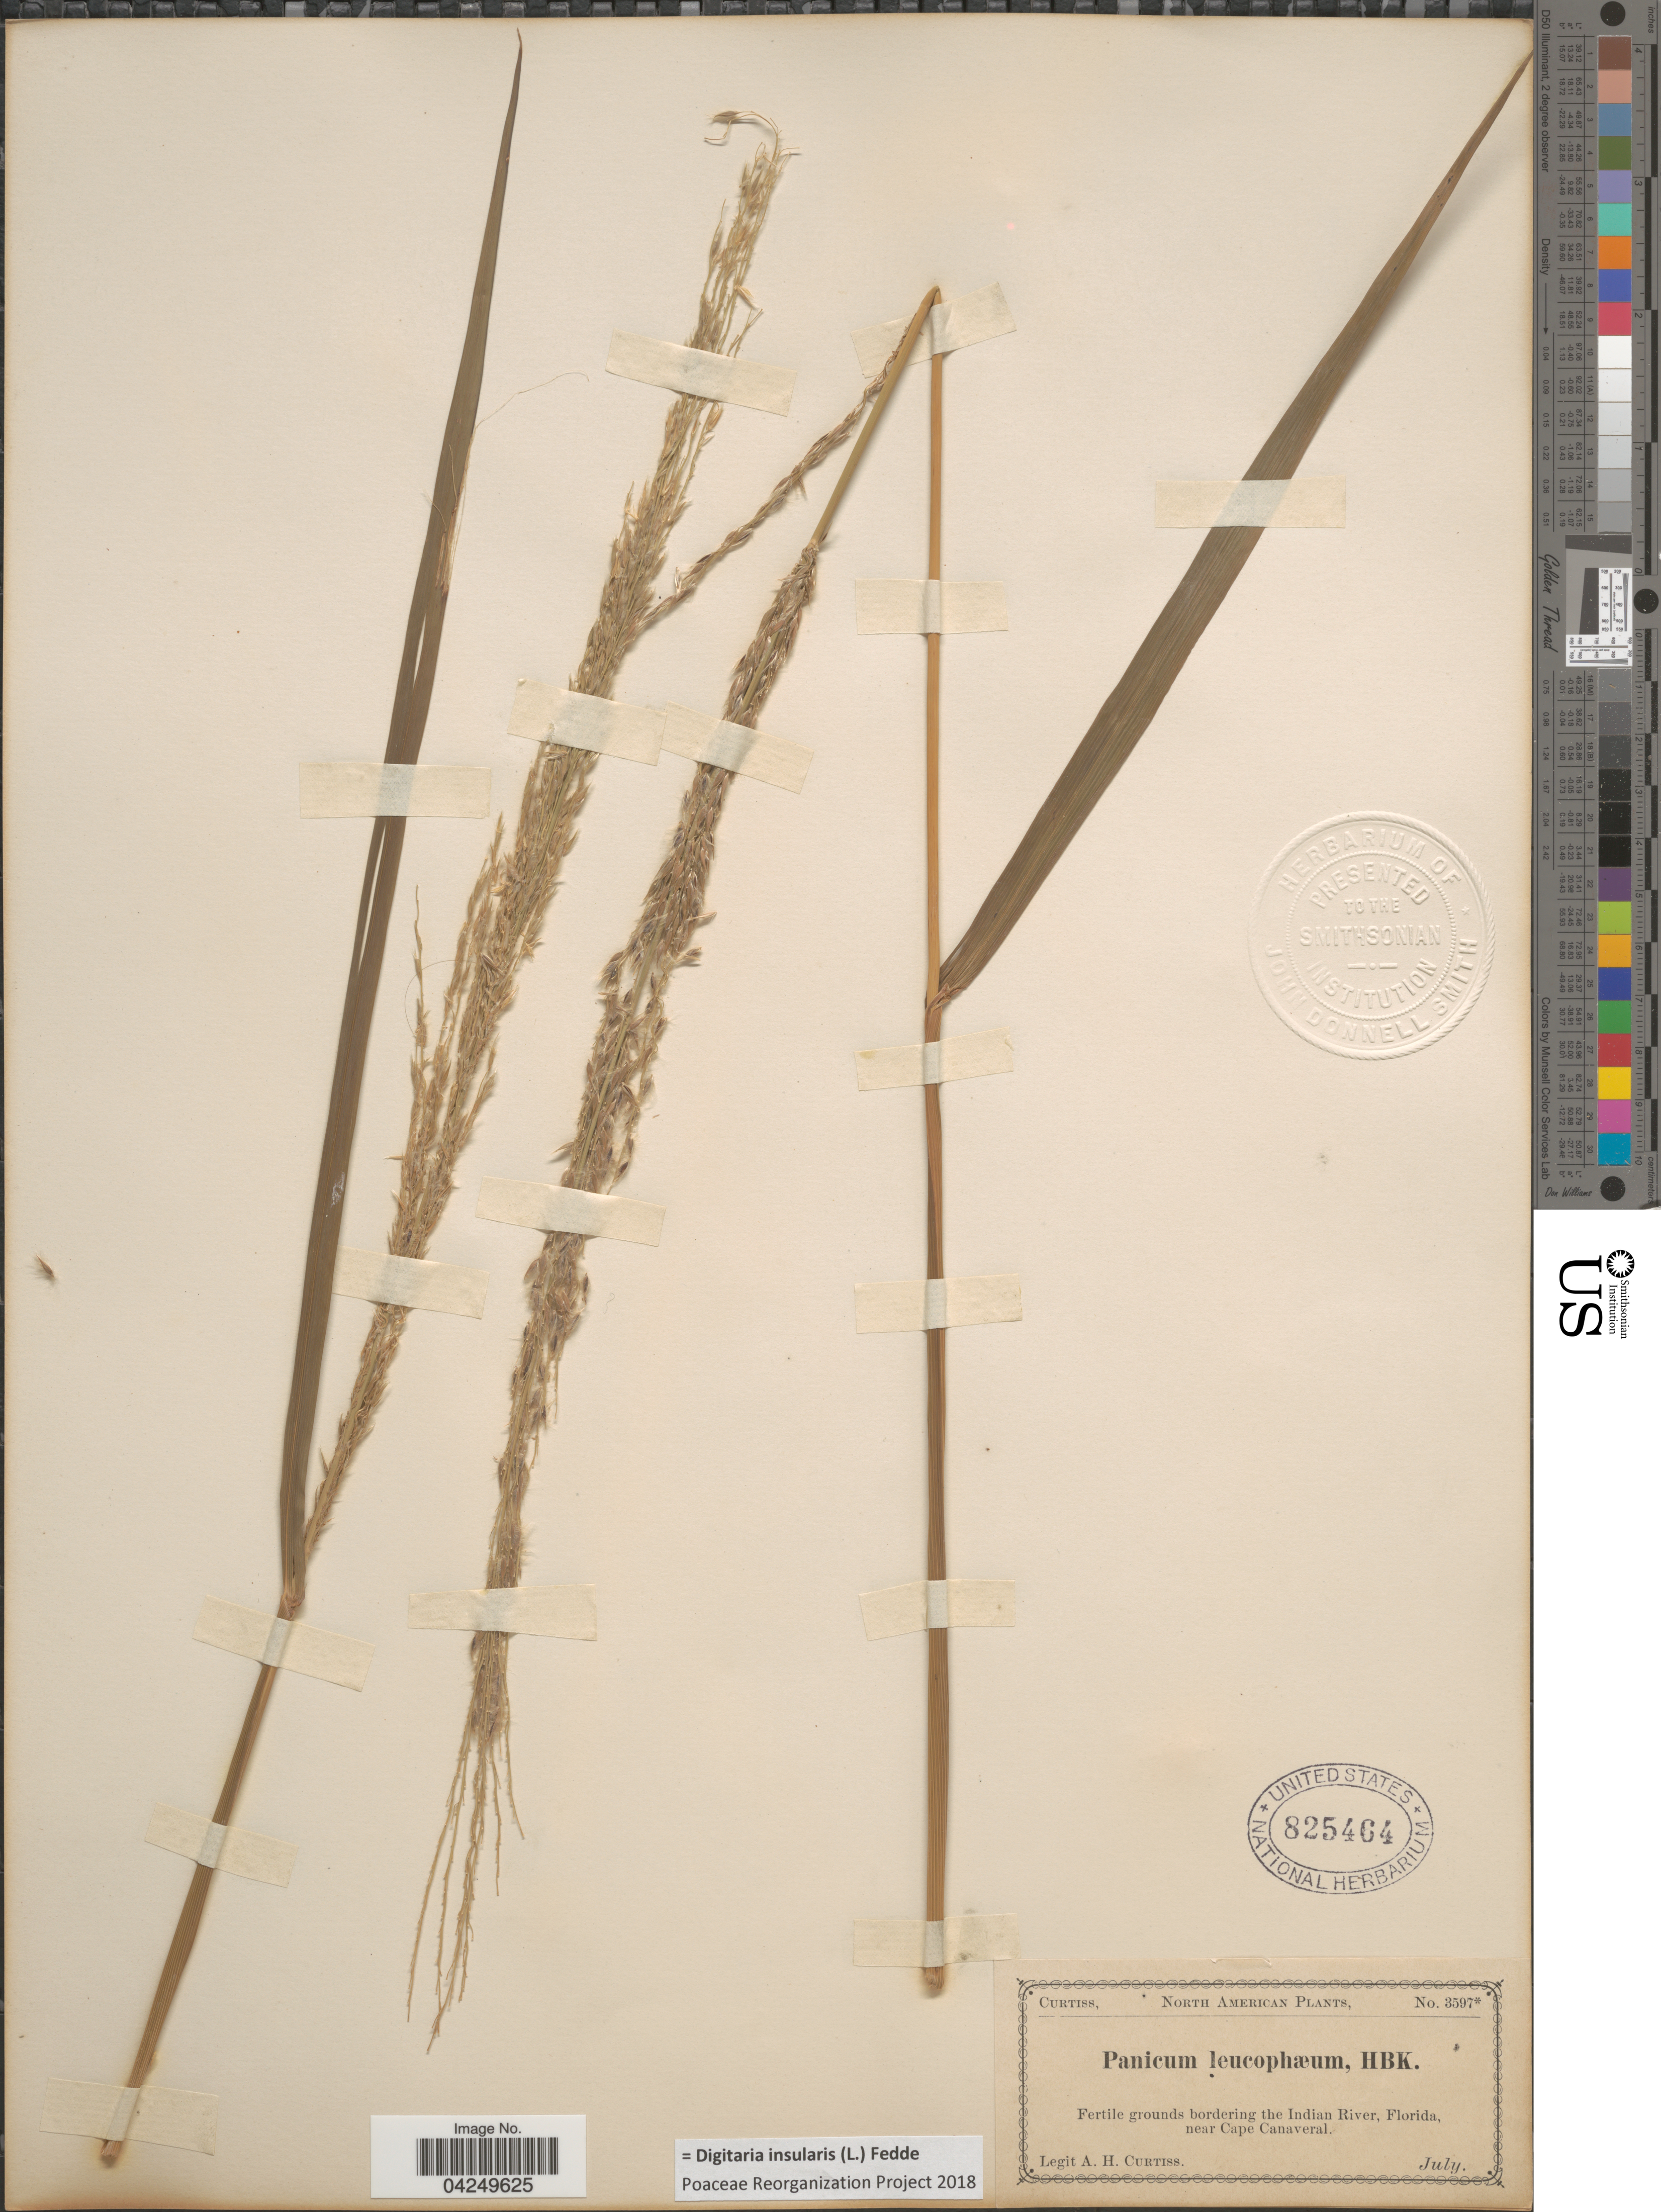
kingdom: Plantae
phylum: Tracheophyta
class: Liliopsida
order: Poales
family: Poaceae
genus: Digitaria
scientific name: Digitaria insularis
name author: (L.) Fedde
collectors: A. H. Curtiss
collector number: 3597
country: United States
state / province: Florida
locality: Fertile grounds bordering the Indian River, near Cape Canaveral.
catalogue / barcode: US 825464